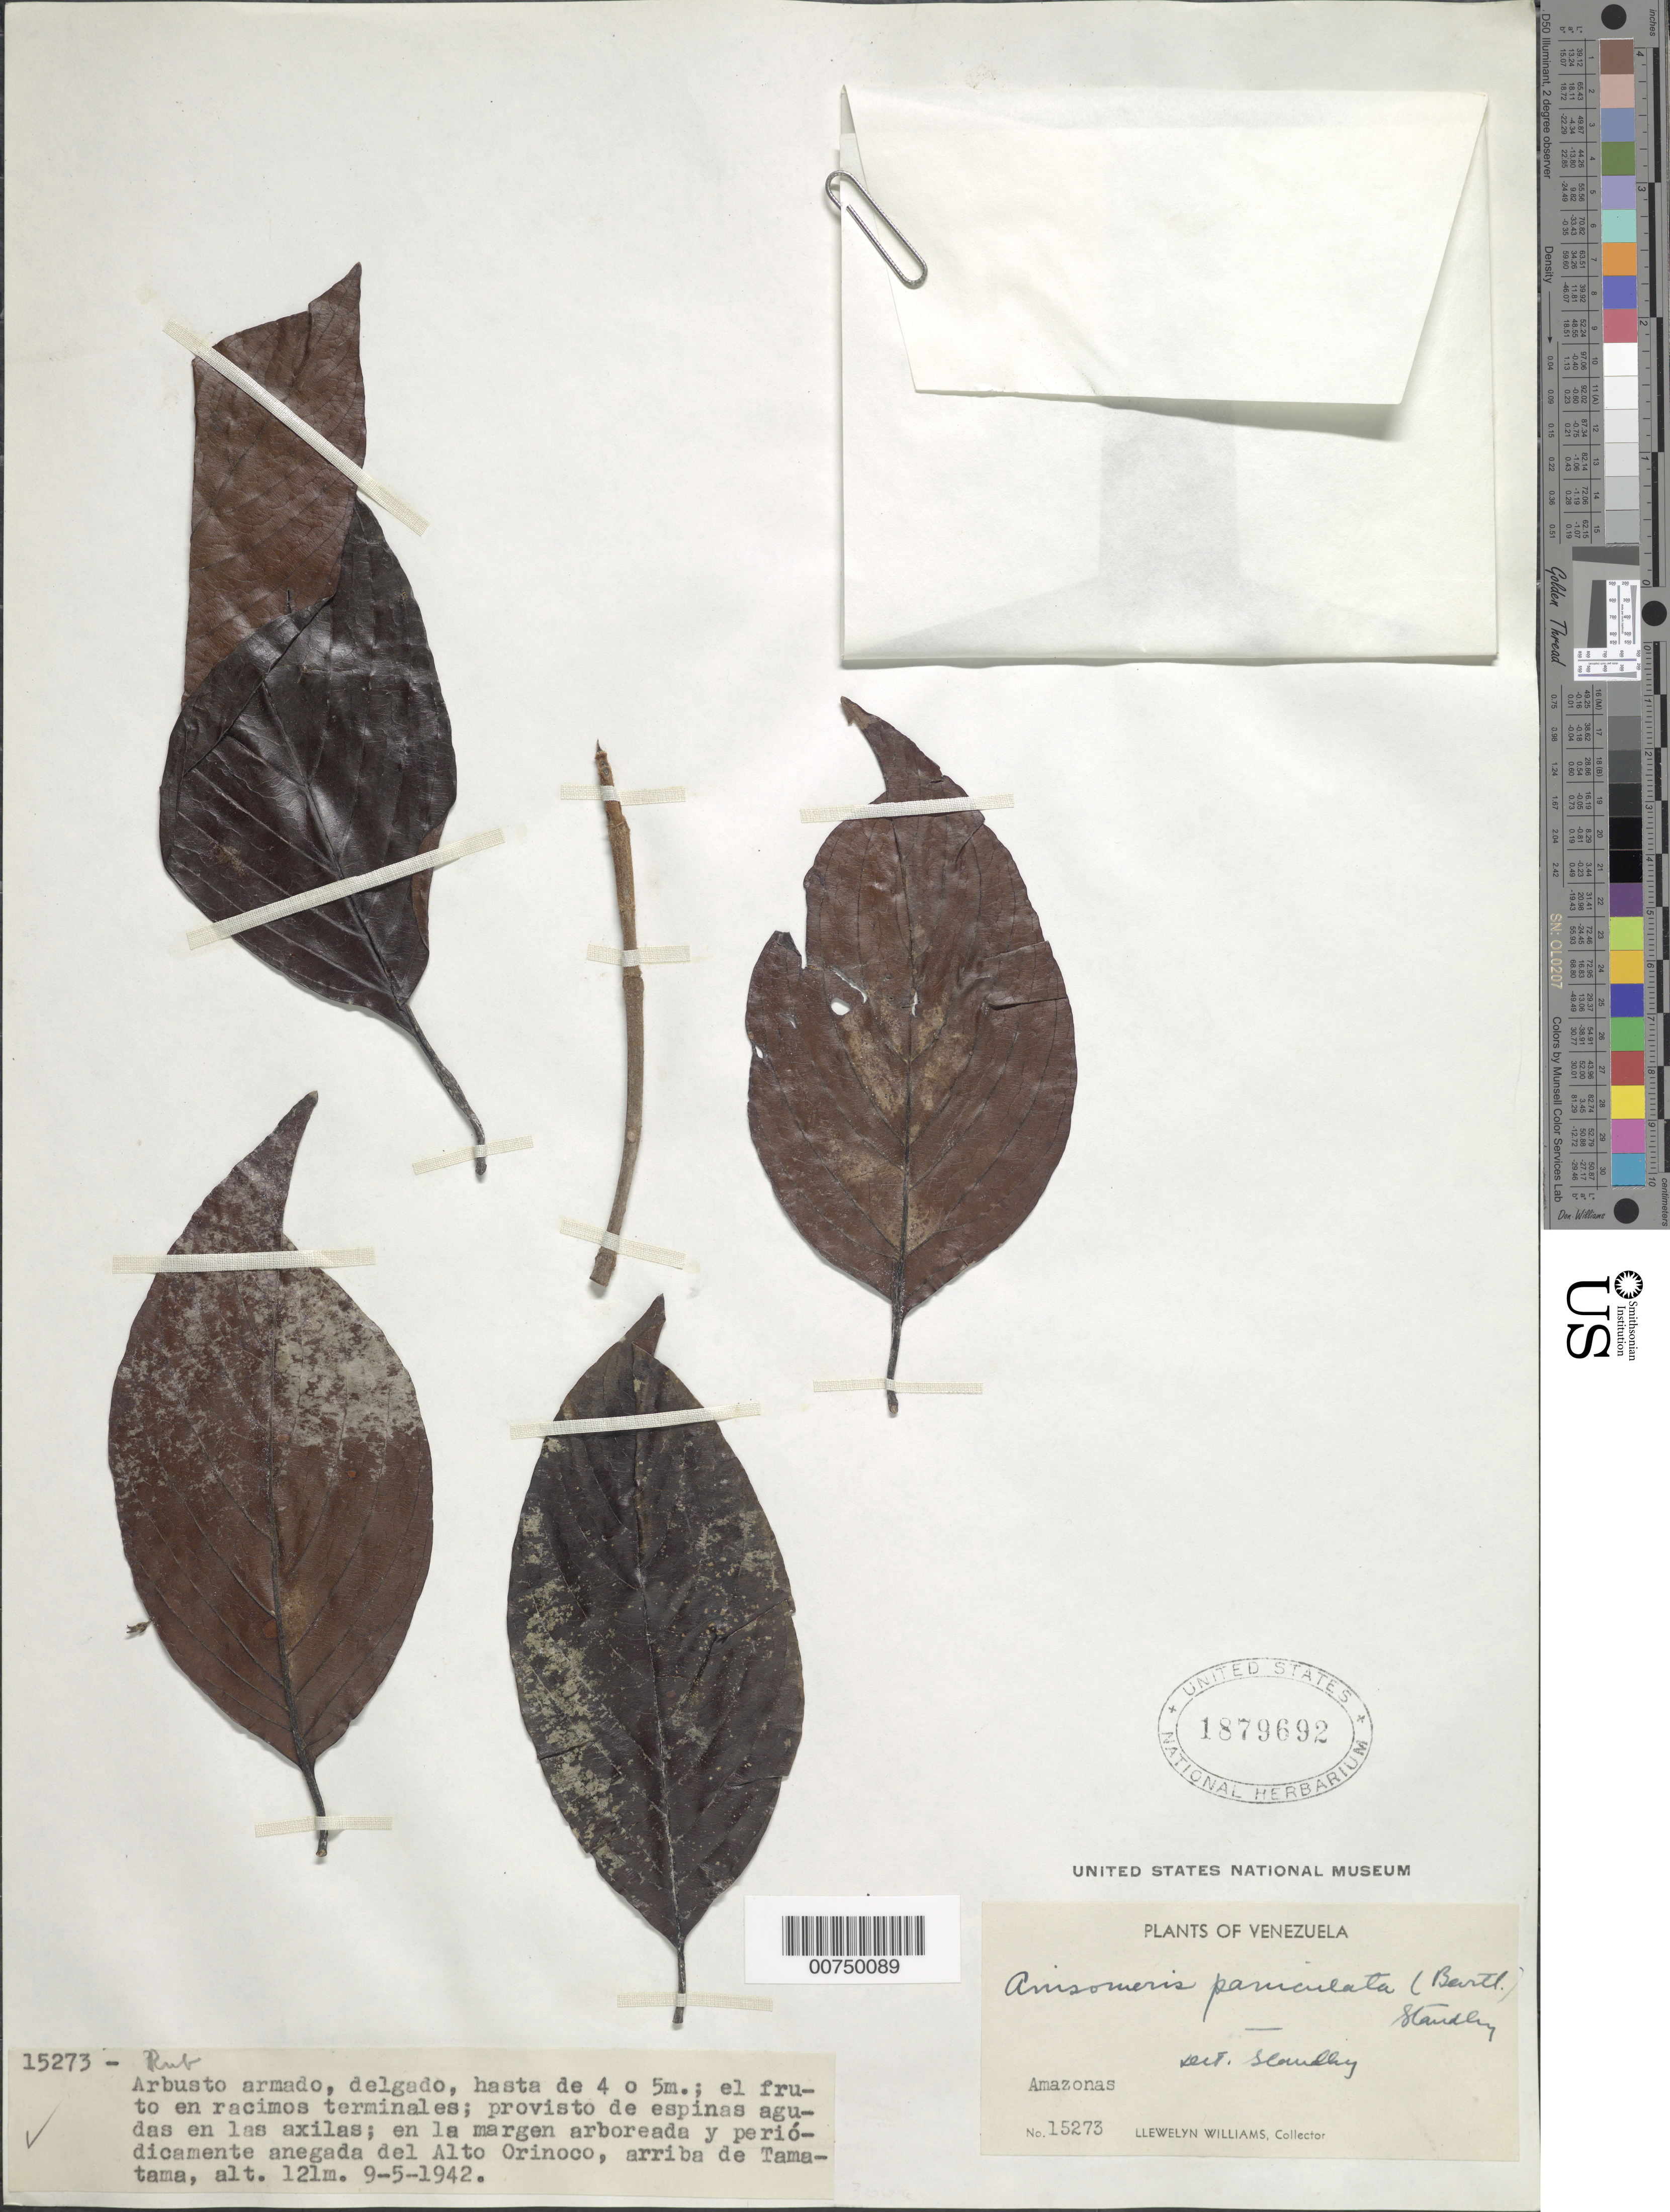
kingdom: Plantae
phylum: Tracheophyta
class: Magnoliopsida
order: Gentianales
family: Rubiaceae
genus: Anisomeris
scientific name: Anisomeris paniculata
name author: (Bartl. ex DC.) Standl.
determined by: Standley, Paul C.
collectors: Ll. Williams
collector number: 15273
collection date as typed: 9-May-42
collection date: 1942-05-09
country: Venezuela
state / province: Amazonas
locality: Tamatama, Alto Río Orinoco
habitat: Margen arboreada y periocadmente angada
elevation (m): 121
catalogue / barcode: US 1879692